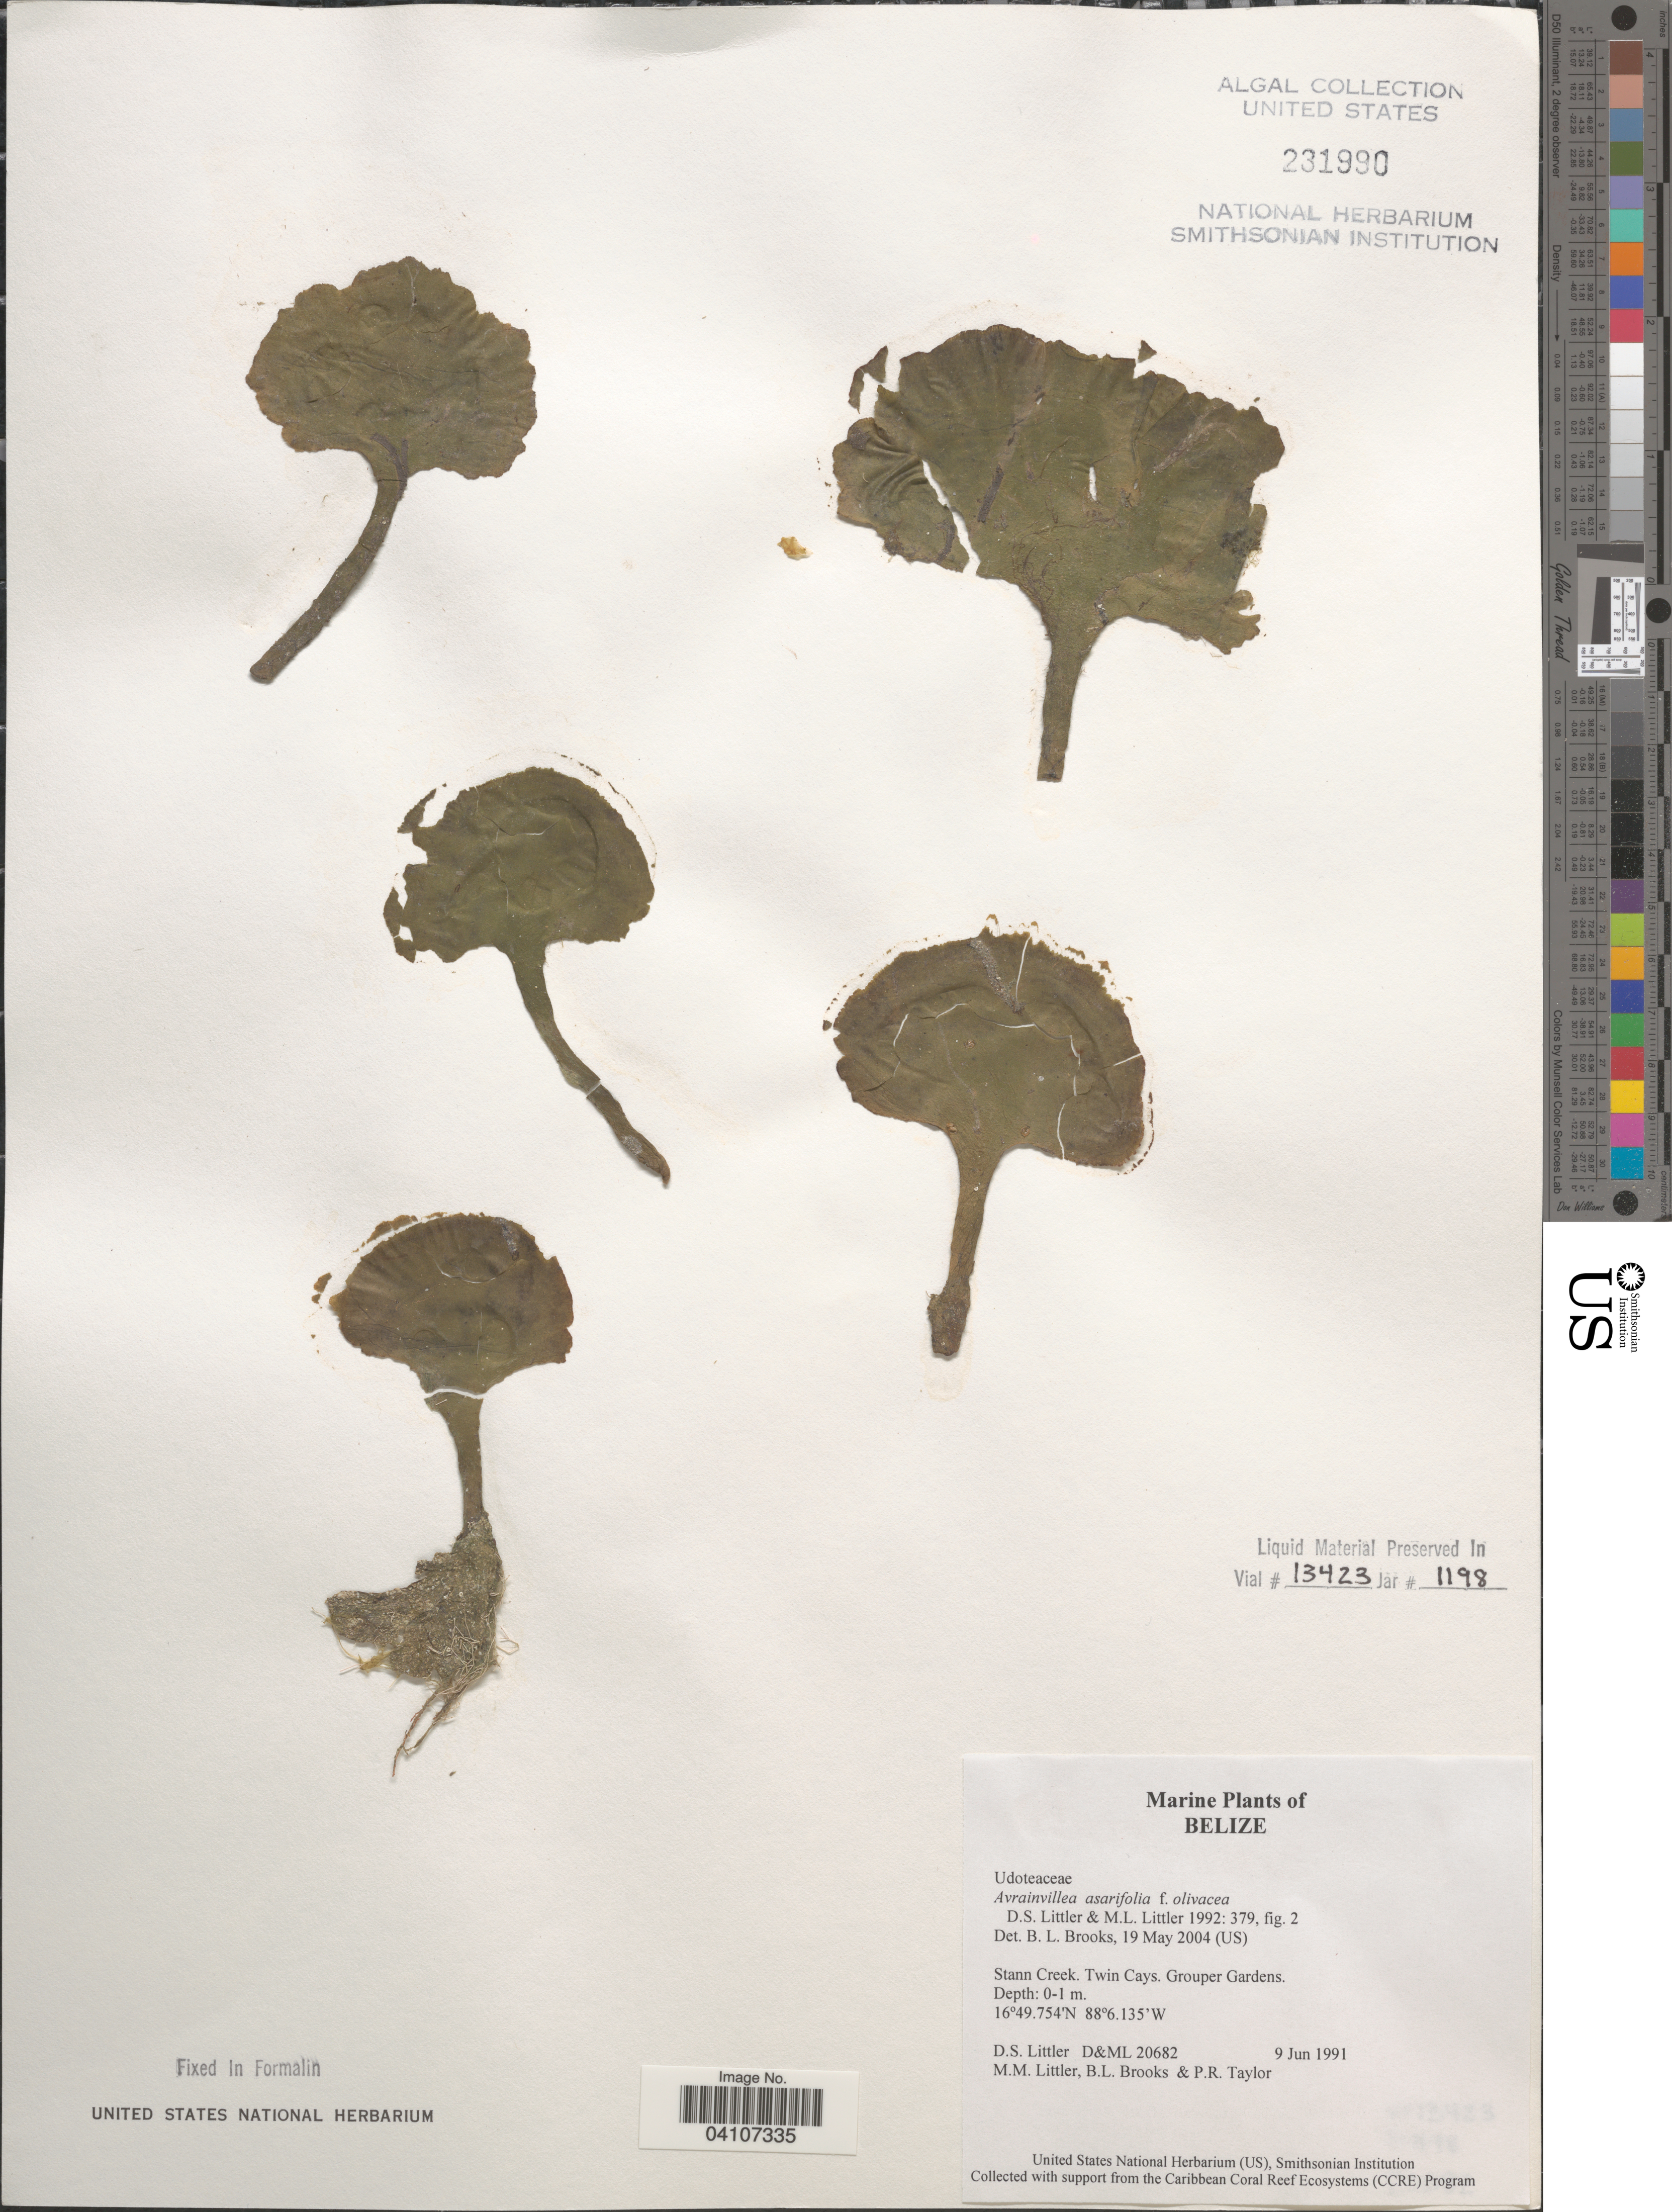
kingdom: Plantae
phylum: Chlorophyta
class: Ulvophyceae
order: Bryopsidales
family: Dichotomosiphonaceae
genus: Avrainvillea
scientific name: Avrainvillea asarifolia f. olivacea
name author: D.S. Littler & Littler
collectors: D. S. Littler, B. Brooks & P. R. Taylor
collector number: D&ML 20682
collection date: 1991-06-09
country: Belize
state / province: Stann Creek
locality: Twin Cays. Grouper Gardens.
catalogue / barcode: US 231890